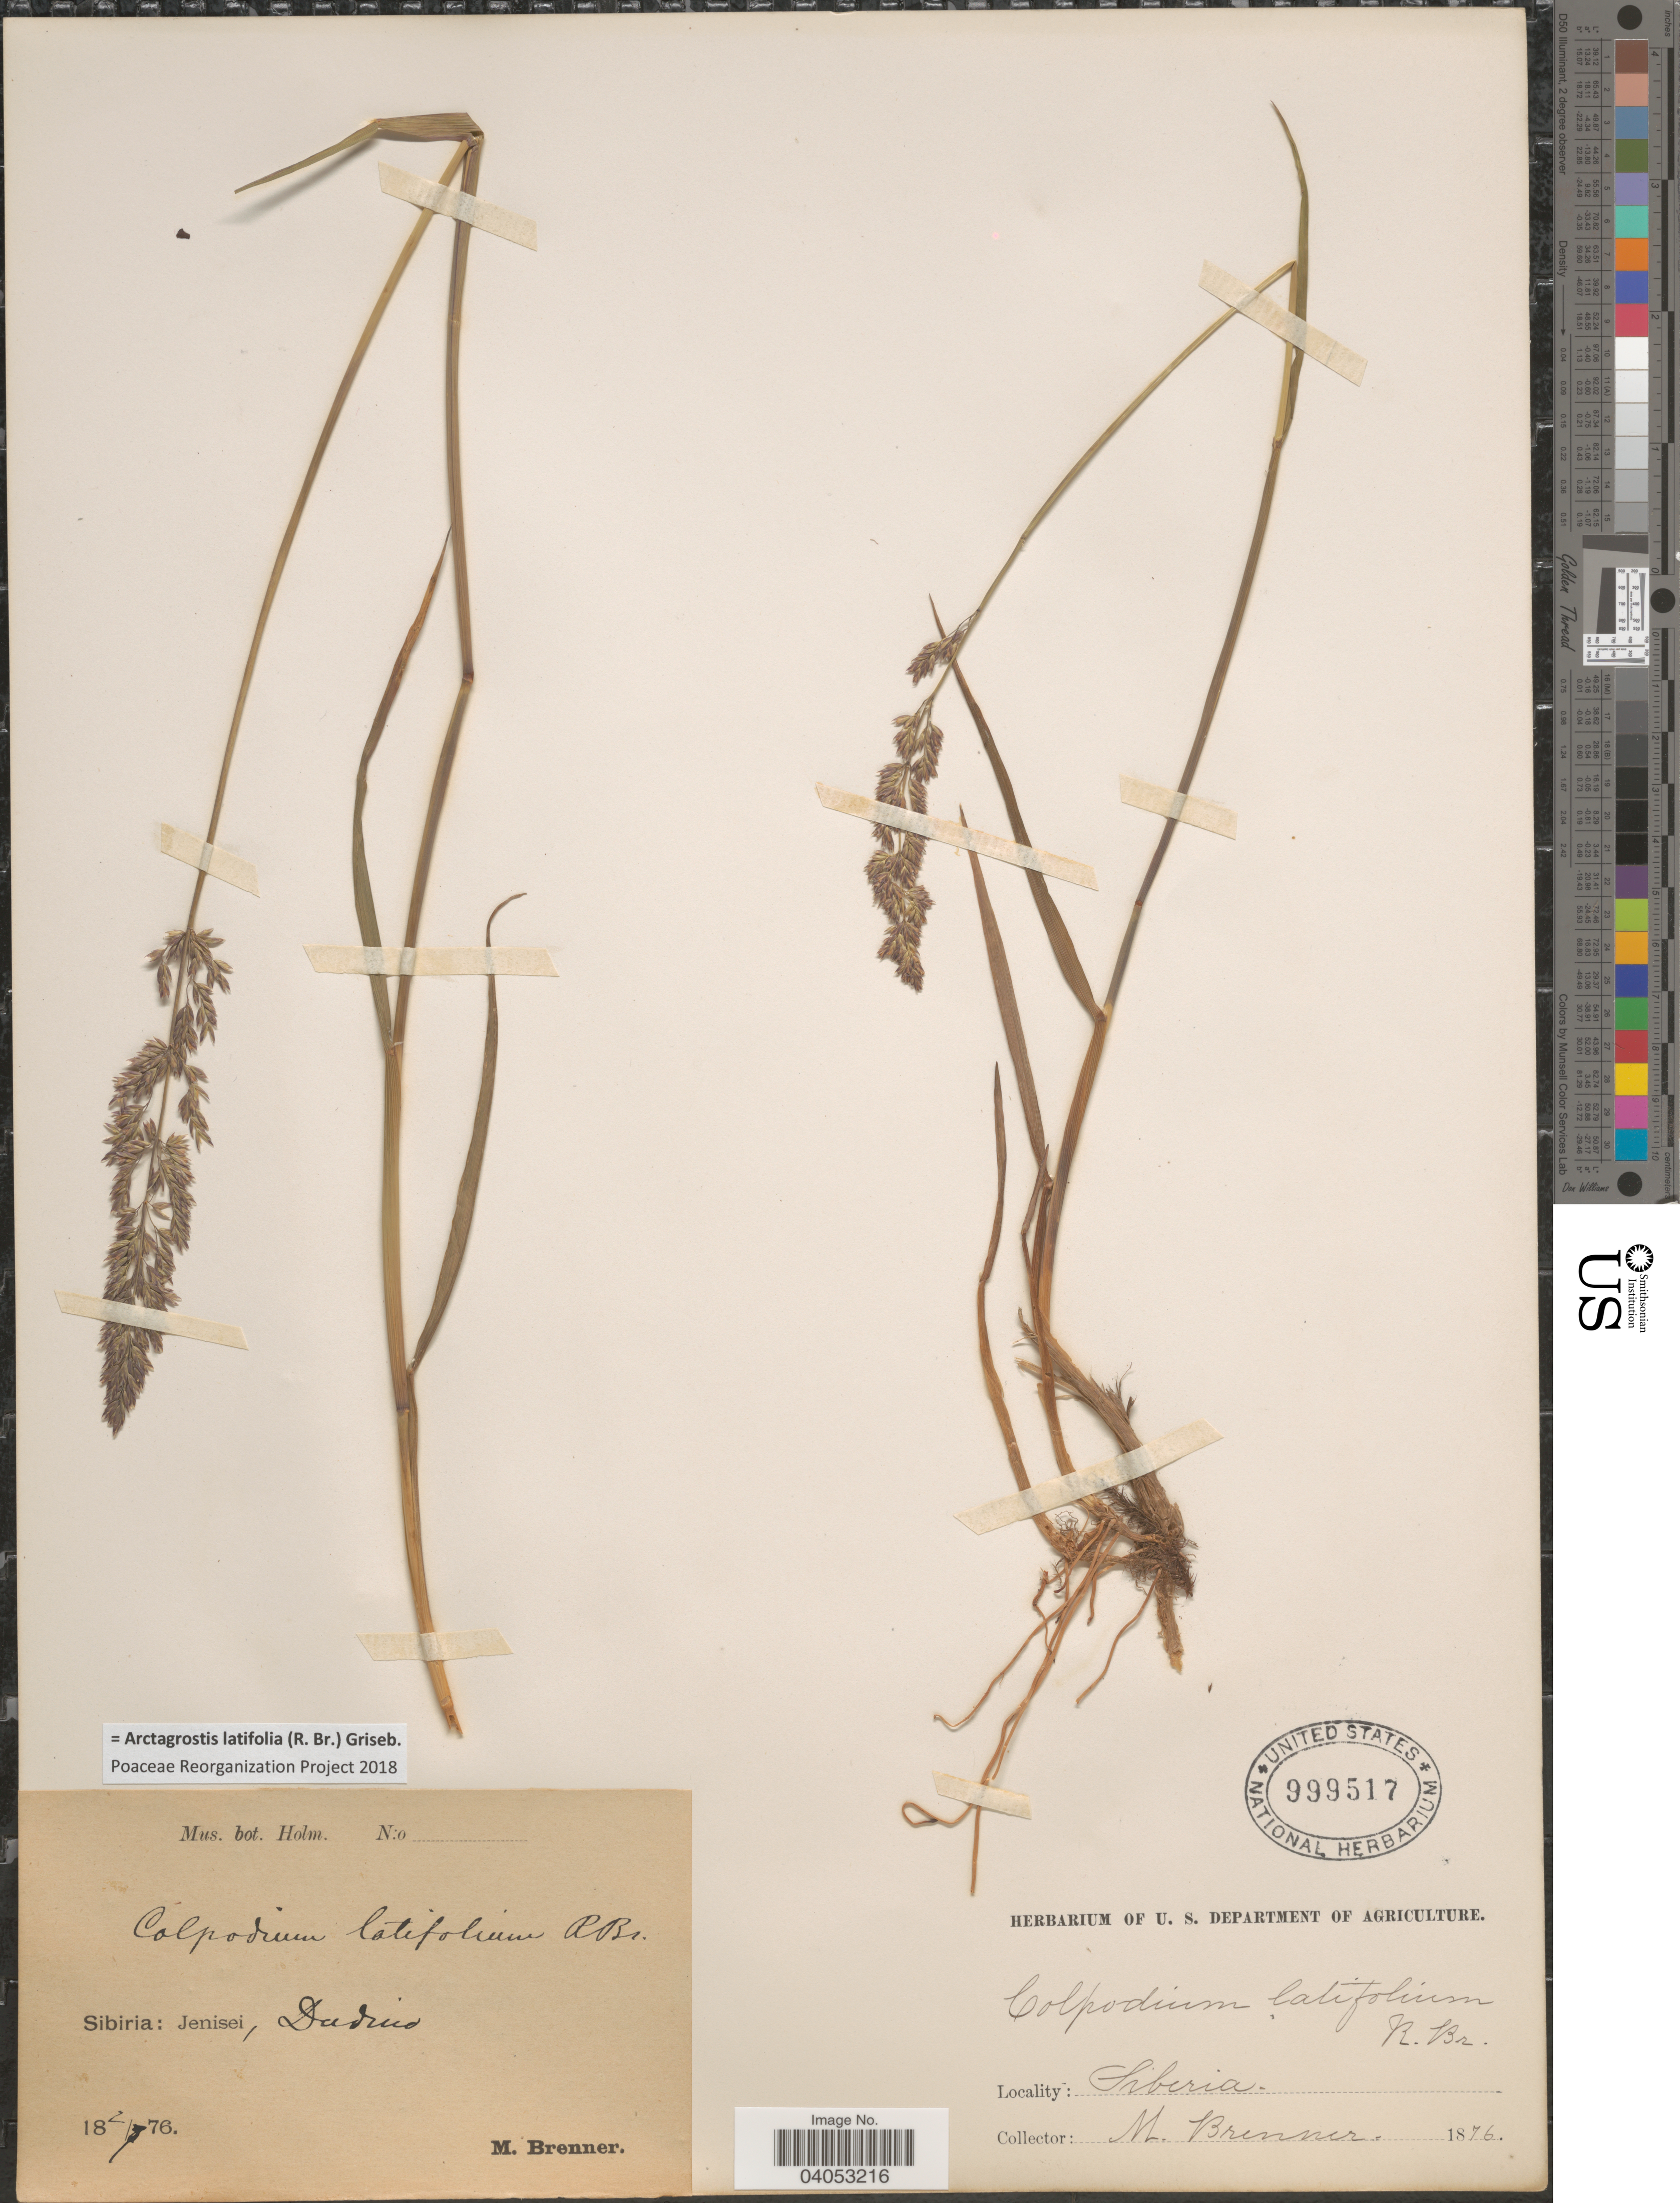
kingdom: Plantae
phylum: Tracheophyta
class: Liliopsida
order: Poales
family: Poaceae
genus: Arctagrostis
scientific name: Arctagrostis latifolia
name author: (R. Br.) Griseb.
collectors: M. Brenner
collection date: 1876-07-02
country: Russian Federation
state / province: Krasnoyarsk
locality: Sibiria: Jenisei, Dudino.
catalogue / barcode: US 999517